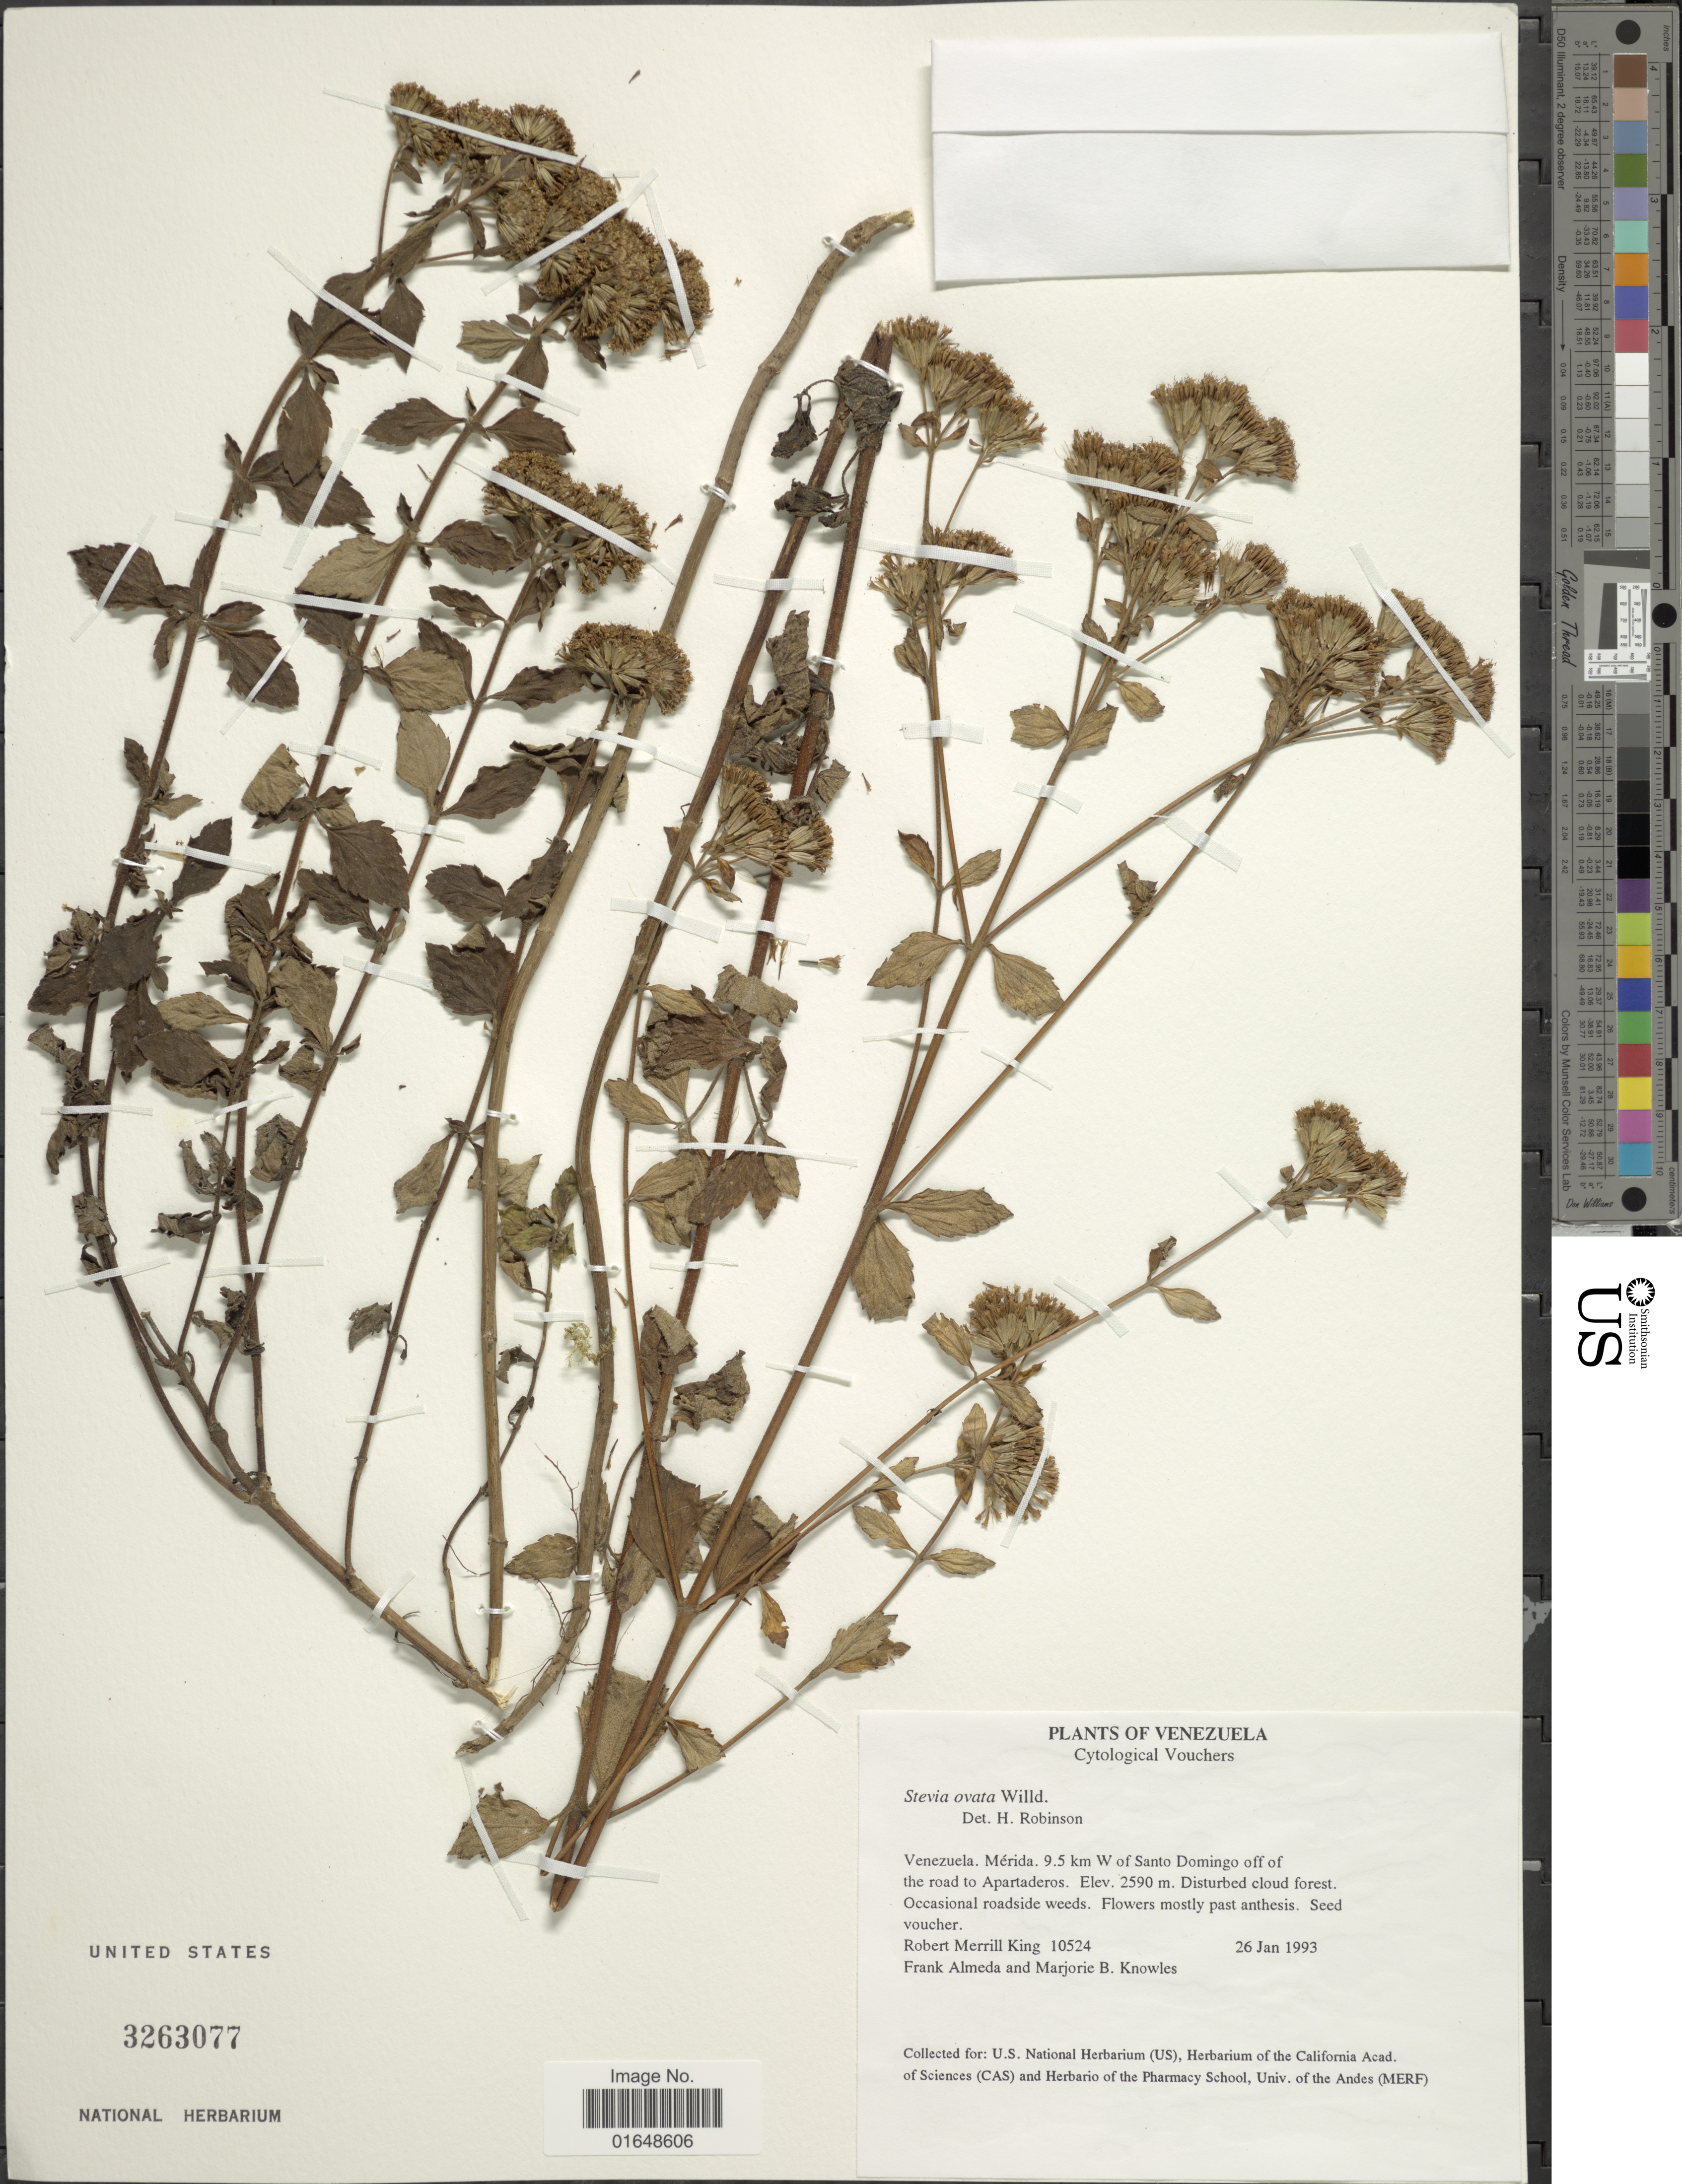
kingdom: Plantae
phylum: Tracheophyta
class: Magnoliopsida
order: Asterales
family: Asteraceae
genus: Stevia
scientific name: Stevia ovata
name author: Willd.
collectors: R. M. King, F. Almeda & M. B. Knowles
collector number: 10524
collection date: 1993-01-26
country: Venezuela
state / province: Mérida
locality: Venezuela. Mérida. 9.5 km W of Santo Domingo off of the road to Apartaderos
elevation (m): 2590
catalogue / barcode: US 3263077